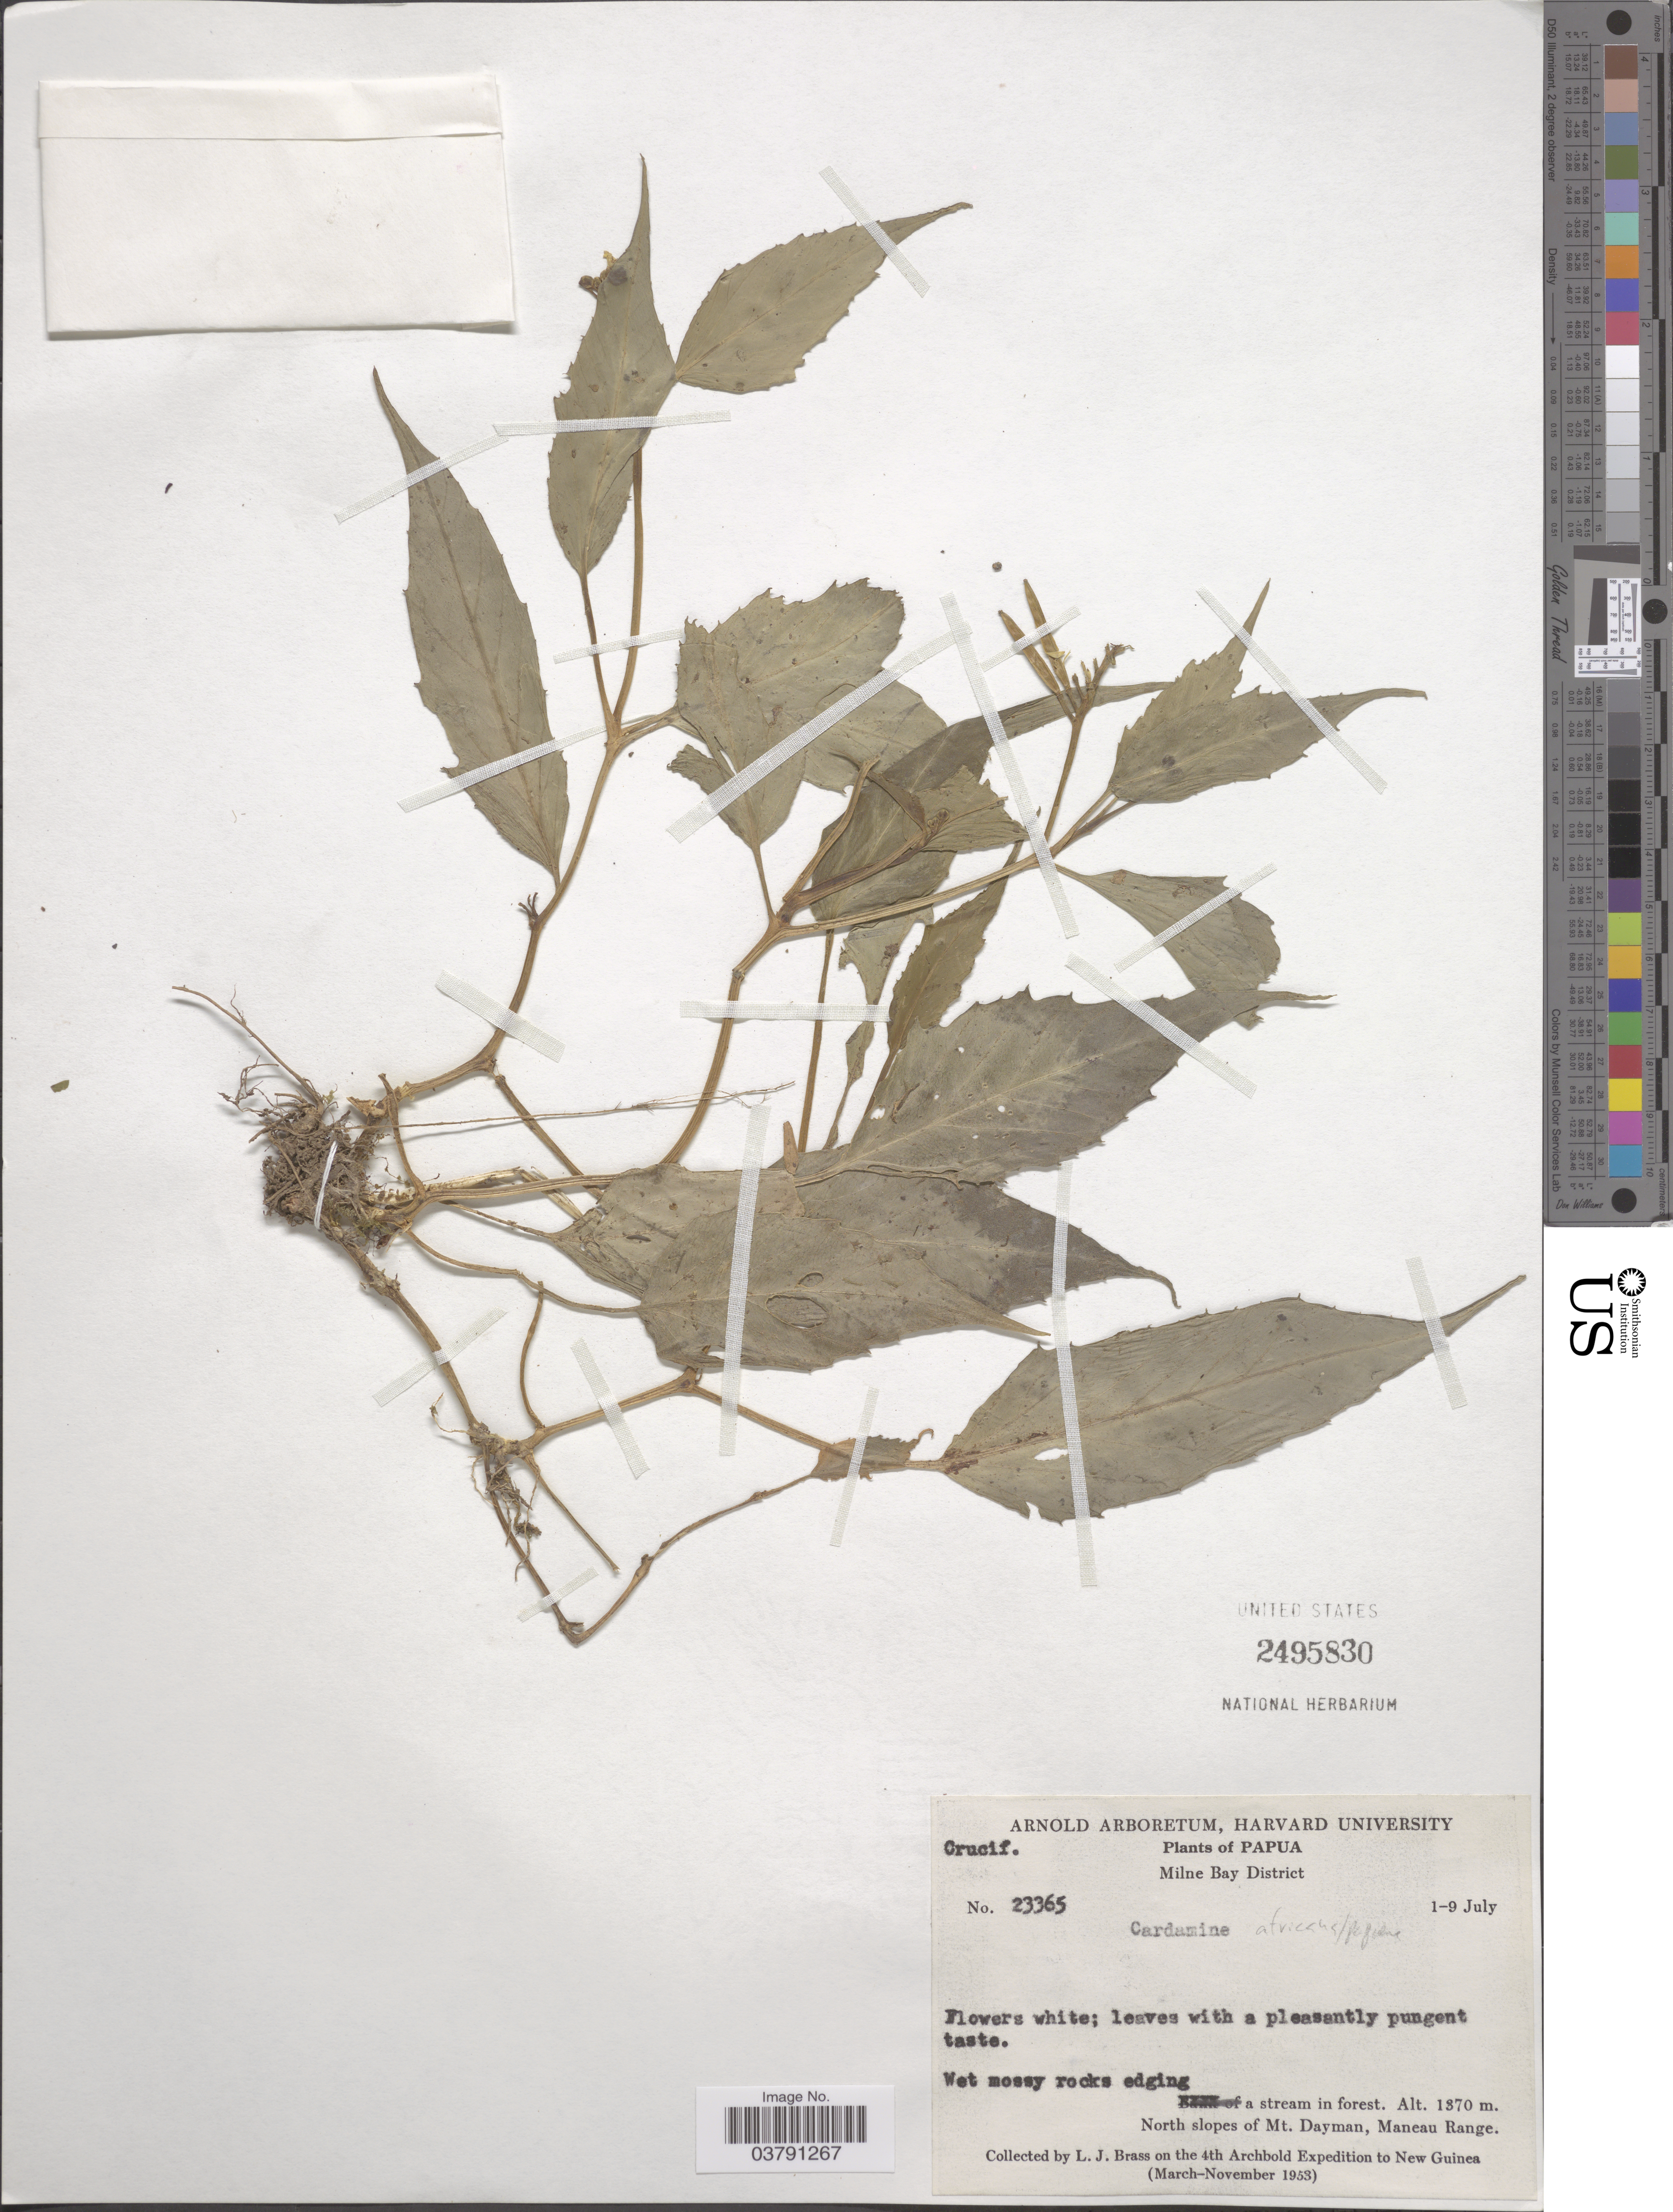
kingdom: Plantae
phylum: Tracheophyta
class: Magnoliopsida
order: Brassicales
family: Brassicaceae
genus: Cardamine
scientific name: Cardamine africana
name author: L.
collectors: L. J. Brass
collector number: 23365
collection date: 1953-07-01/1953-07-09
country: Papua New Guinea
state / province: Milne Bay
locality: Papua. Milne Bay District. North slopes of Mt. Dayman, Maneau Range. New Guinea.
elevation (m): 1370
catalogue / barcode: US 2495830